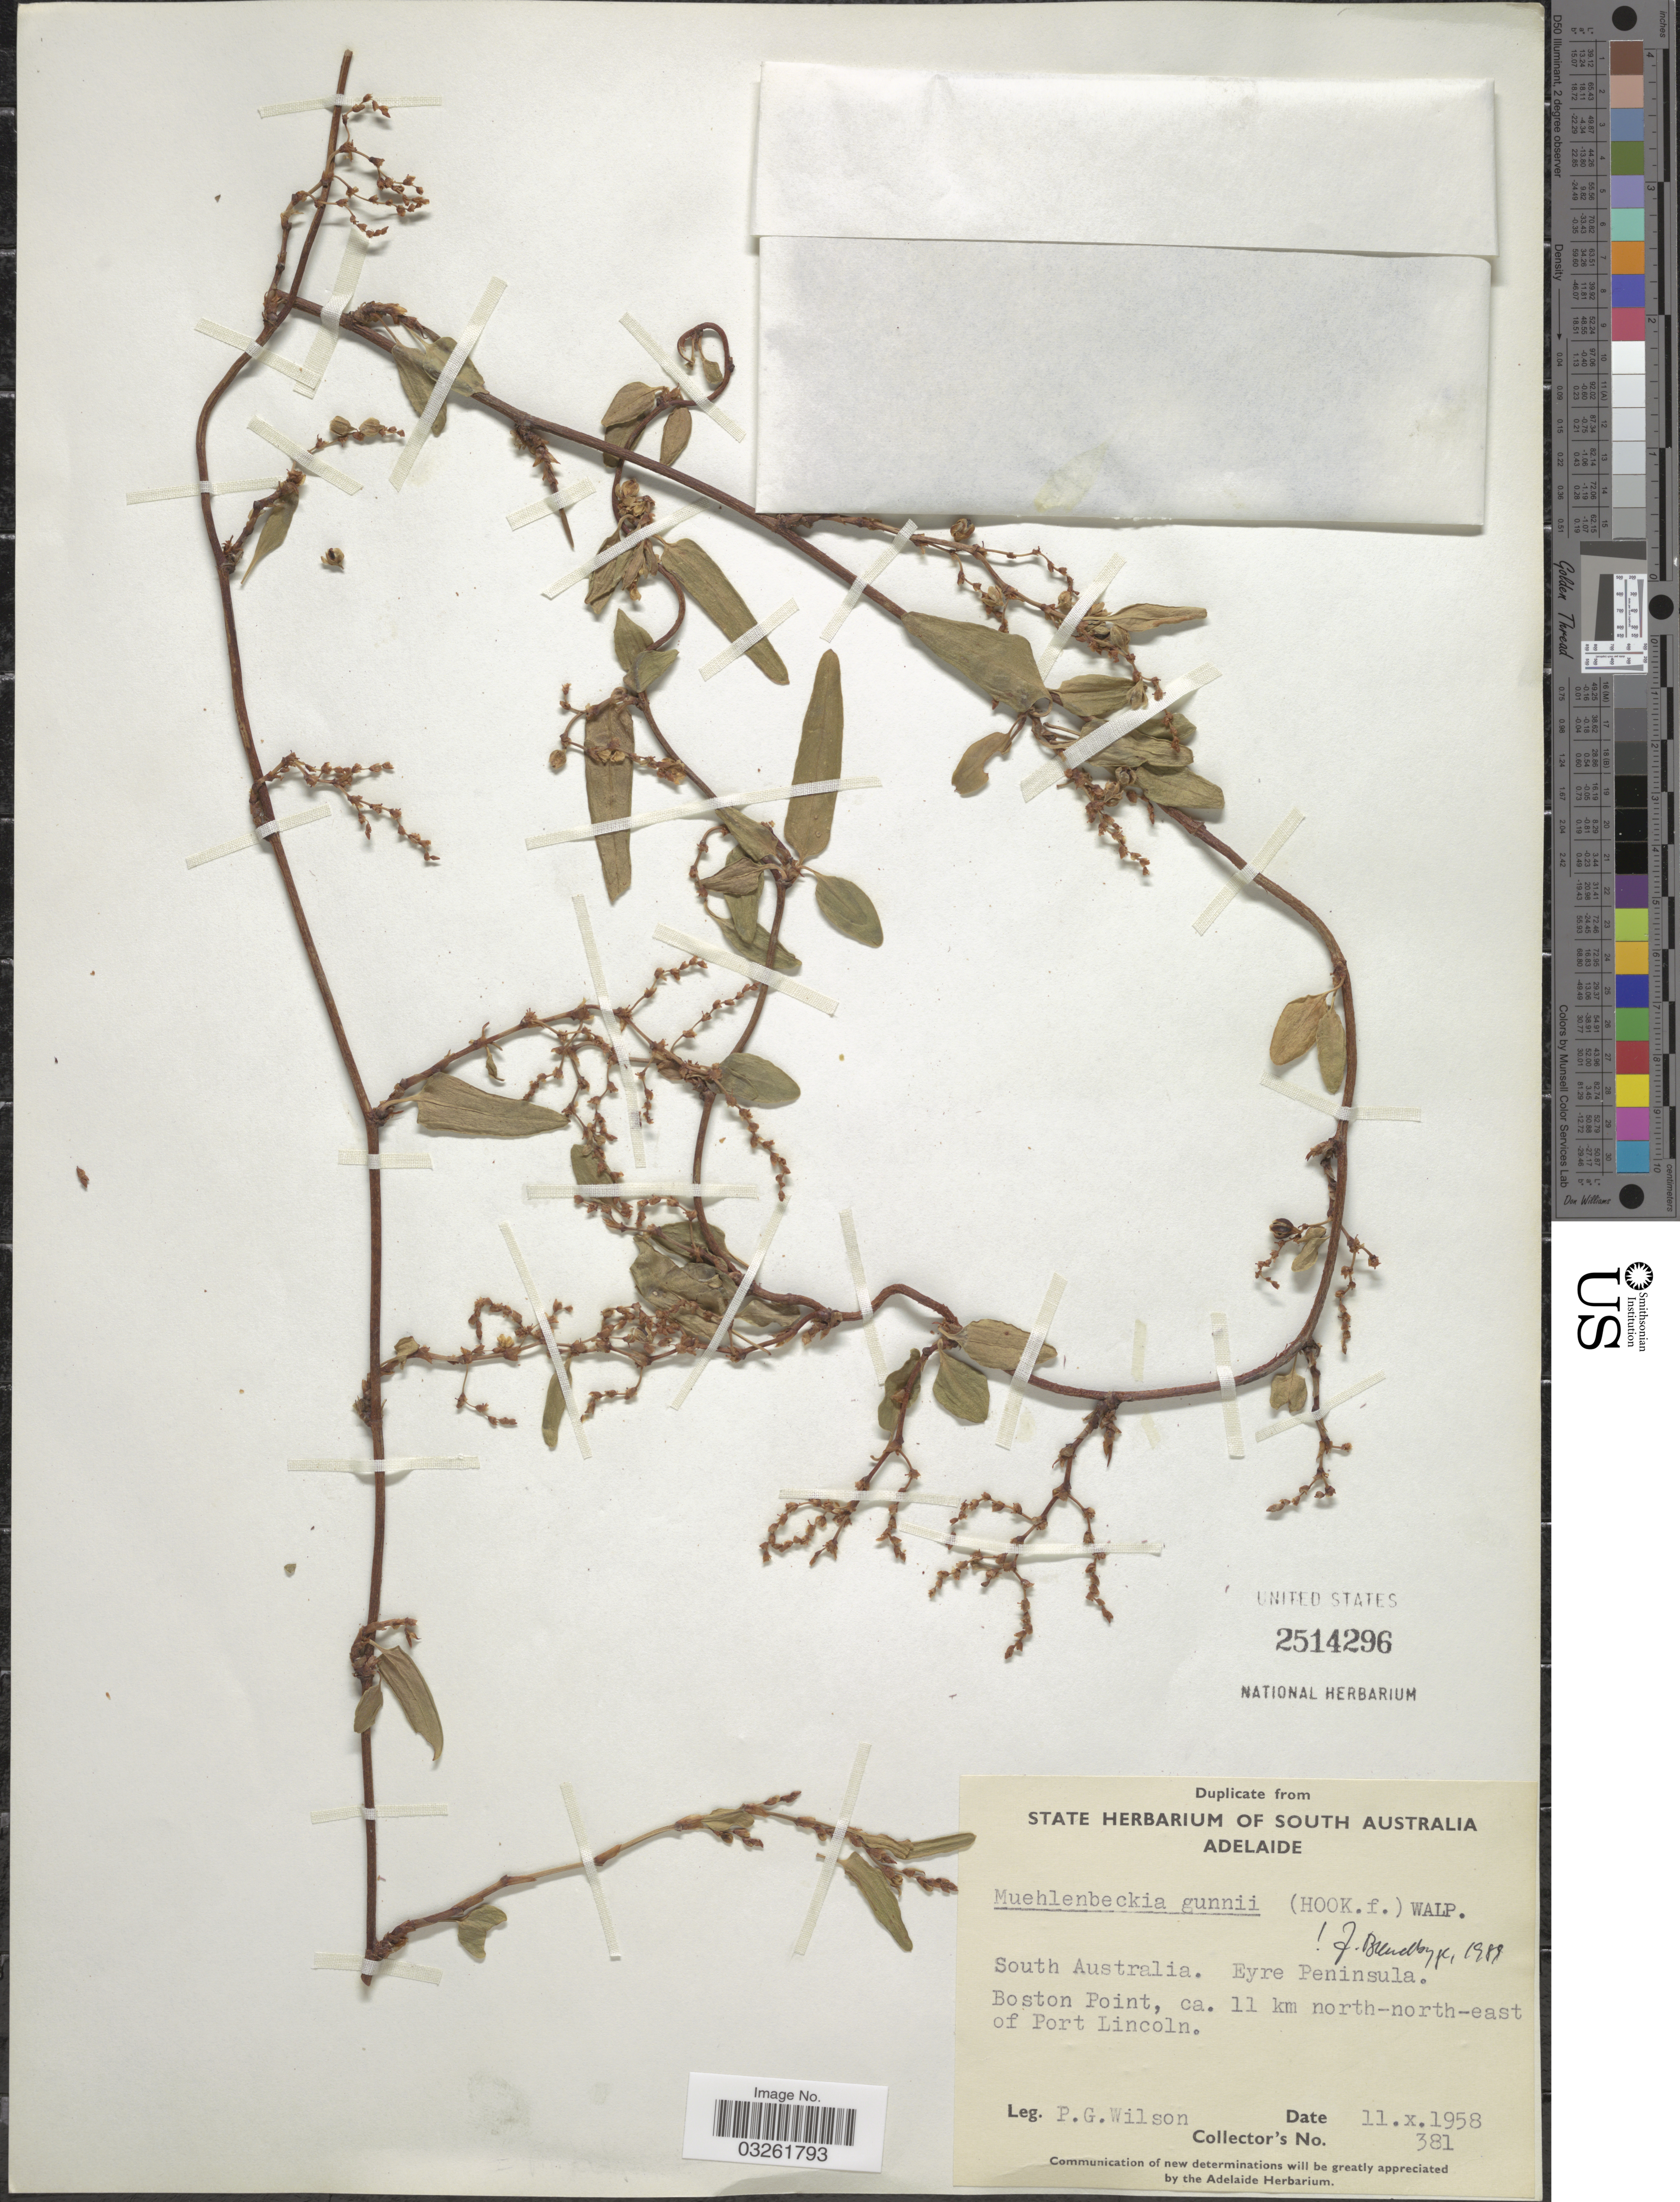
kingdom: Plantae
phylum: Tracheophyta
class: Magnoliopsida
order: Caryophyllales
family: Polygonaceae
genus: Muehlenbeckia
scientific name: Muehlenbeckia gunnii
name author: Walp.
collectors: P. Wilson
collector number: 381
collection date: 1958-10-11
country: Australia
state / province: South Australia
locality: Eyre Peninsula. Boston Point, ca. 11 km north-north-east of Port Lincoln.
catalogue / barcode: US 2514296